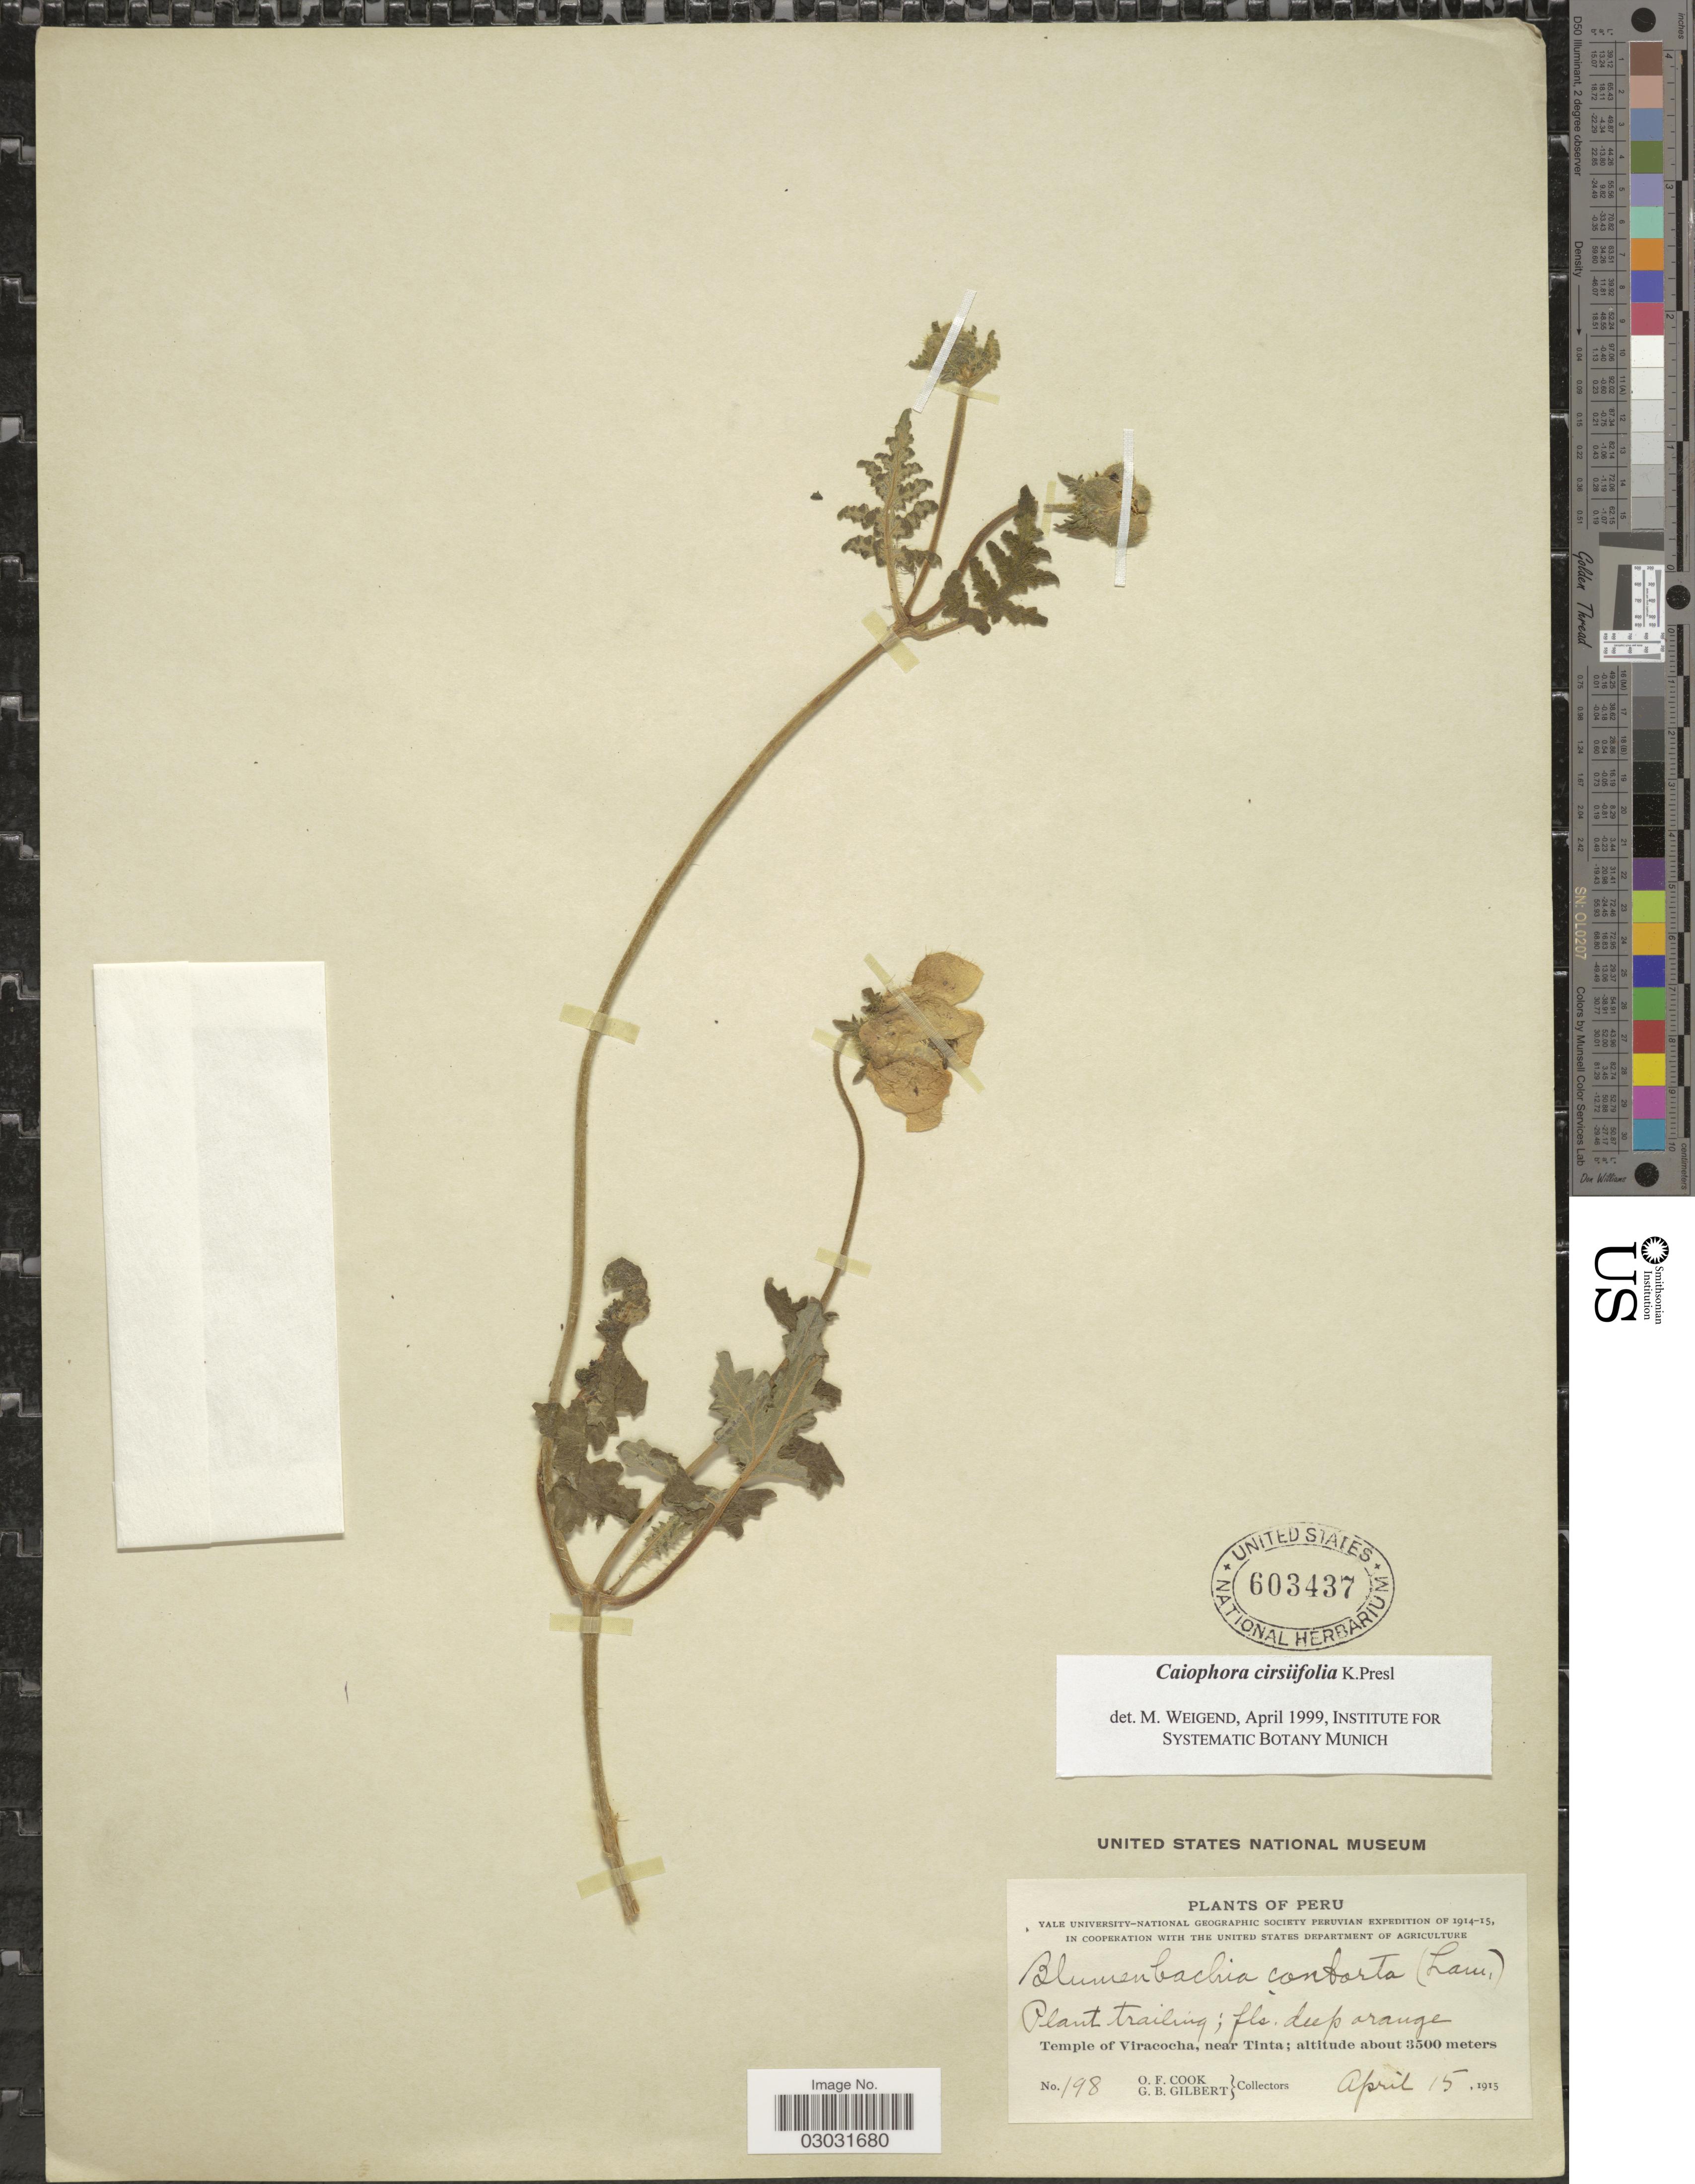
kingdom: Plantae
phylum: Tracheophyta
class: Magnoliopsida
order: Cornales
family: Loasaceae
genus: Caiophora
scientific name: Caiophora cirsiifolia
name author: C. Presl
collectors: O. F. Cook & G. B. Gilbert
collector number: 198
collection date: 1915-04-15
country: Peru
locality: Temple of Viracocha, near Tinta.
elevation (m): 3500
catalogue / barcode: US 603437